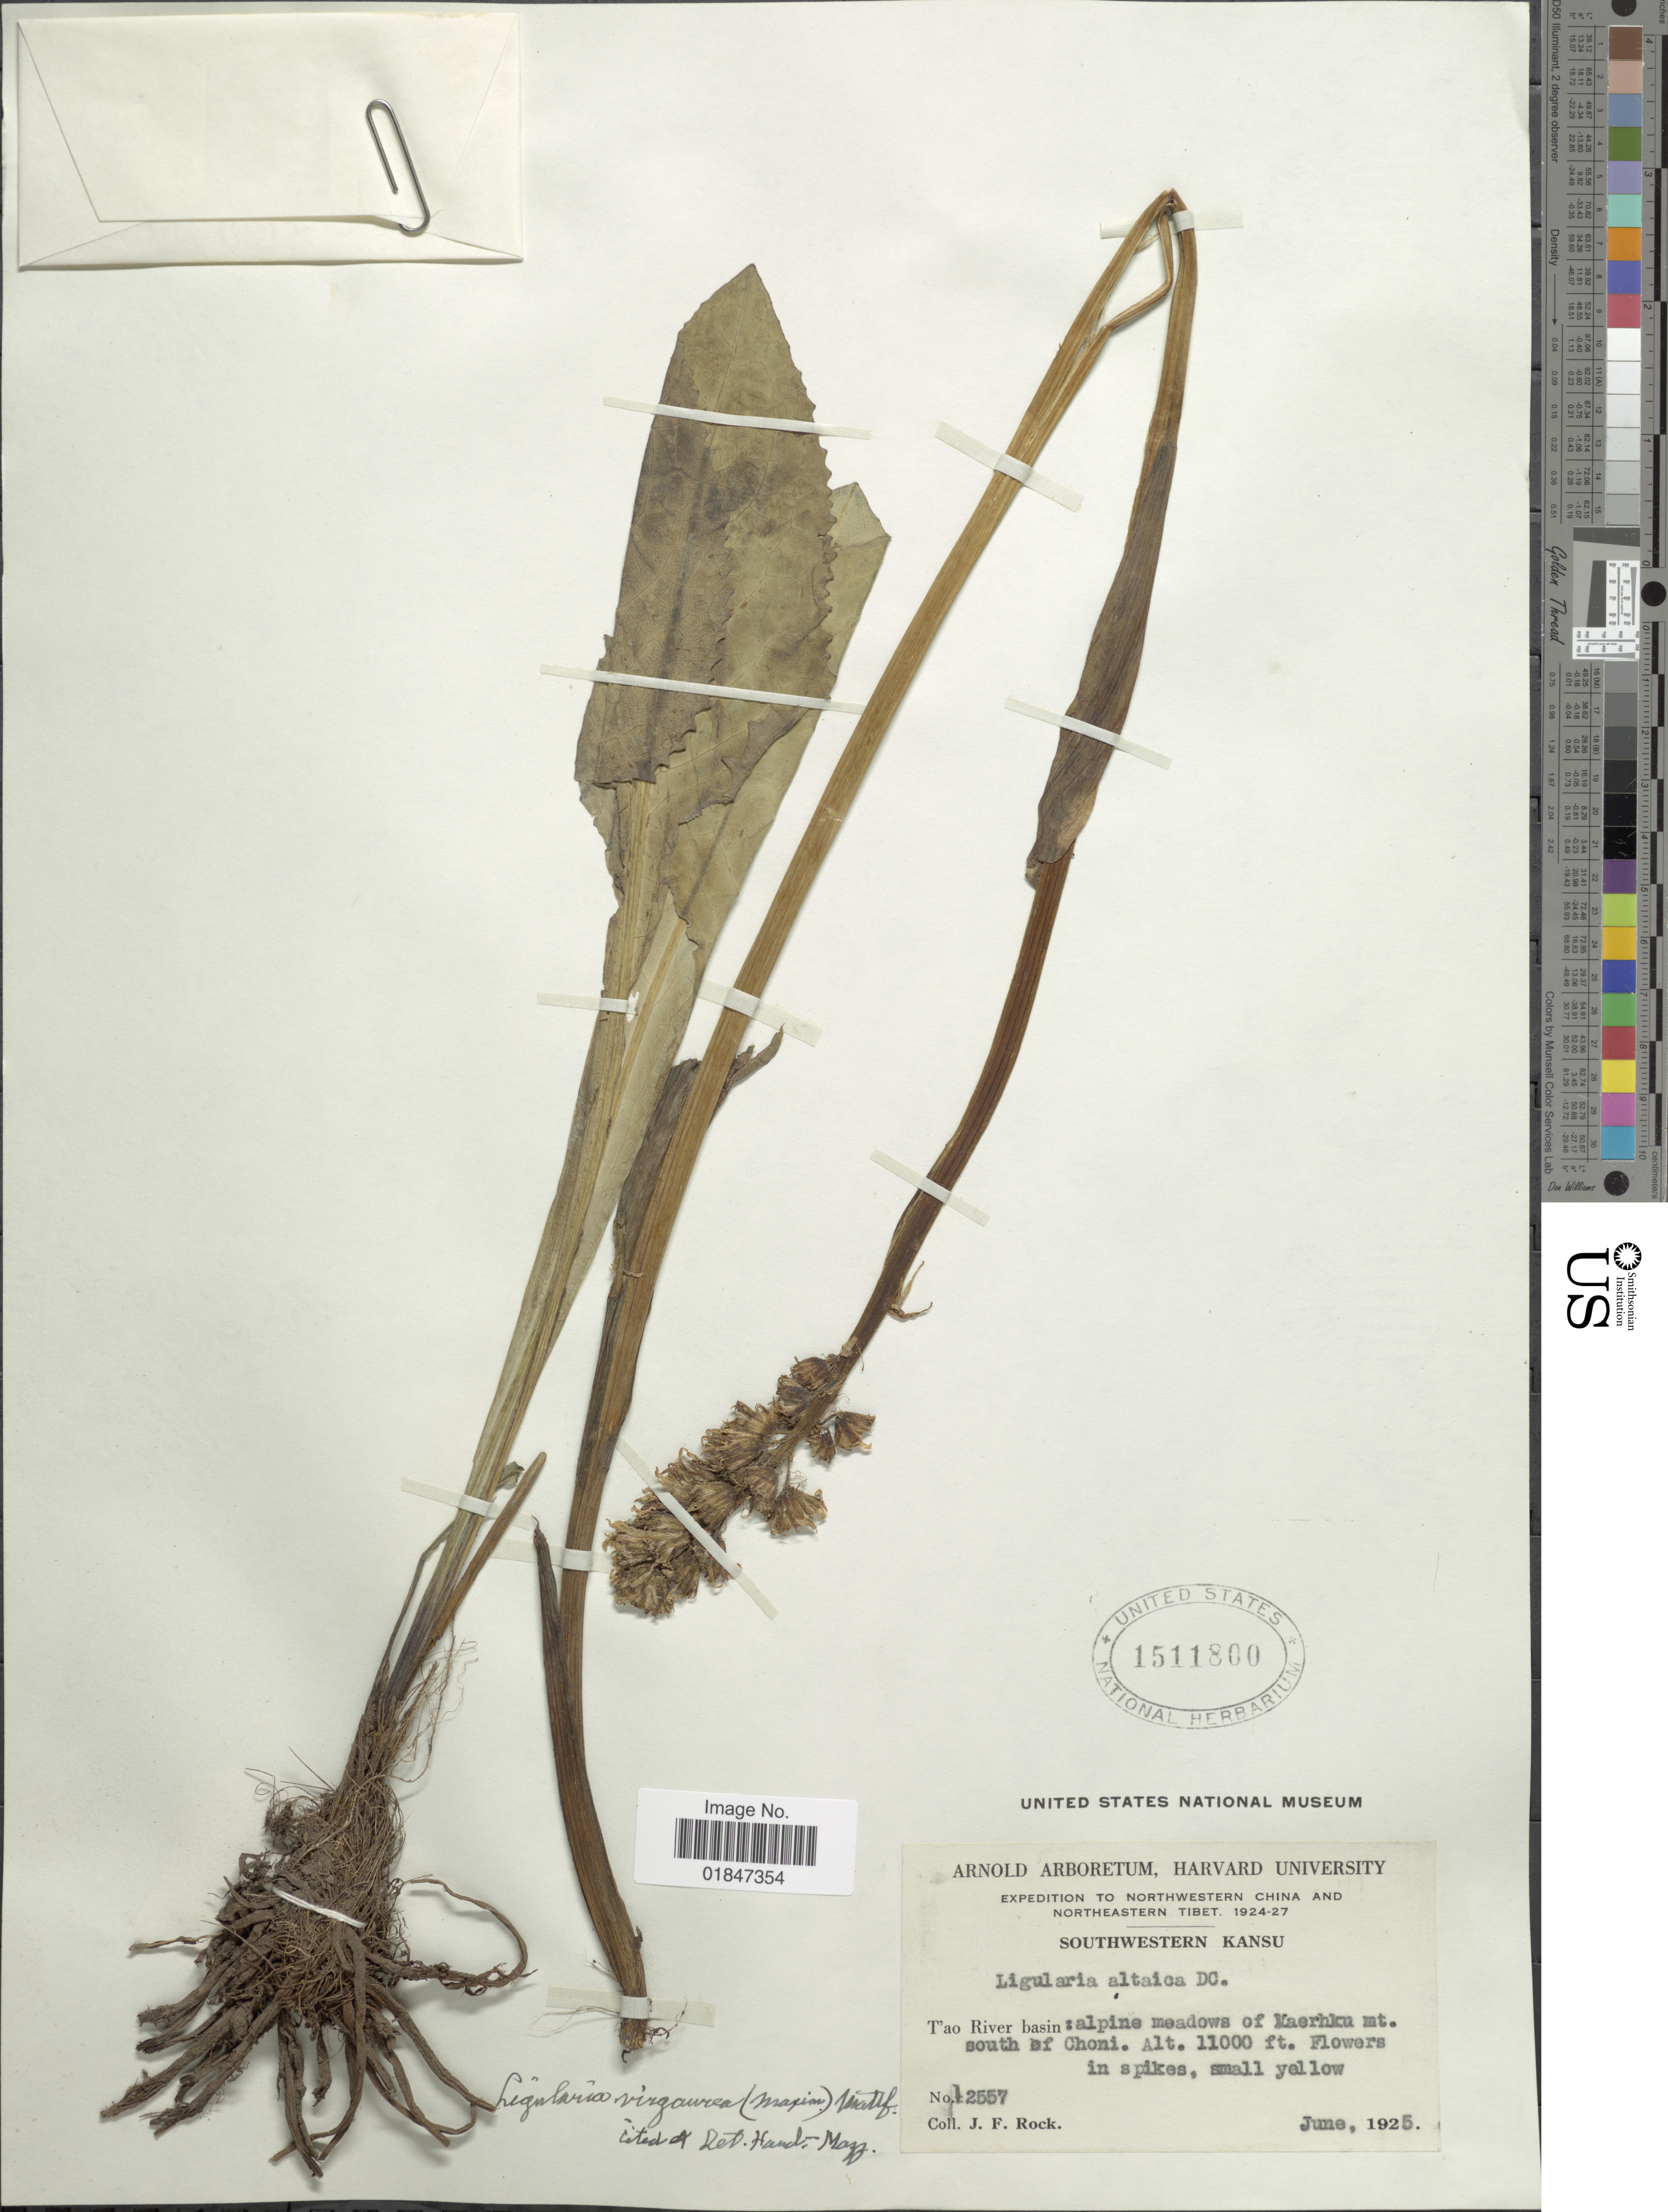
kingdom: Plantae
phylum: Tracheophyta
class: Magnoliopsida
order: Asterales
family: Asteraceae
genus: Ligularia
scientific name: Ligularia virgaurea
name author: (Maxim.) Mattf. ex Rehder & Kobuski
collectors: J. Rock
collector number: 12557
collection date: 1925-06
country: China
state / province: Gansu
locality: Southeastern Kansu, Tao River basin: alpine meadows of Maerhku mt. south of Choni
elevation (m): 3353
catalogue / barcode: US 1511800